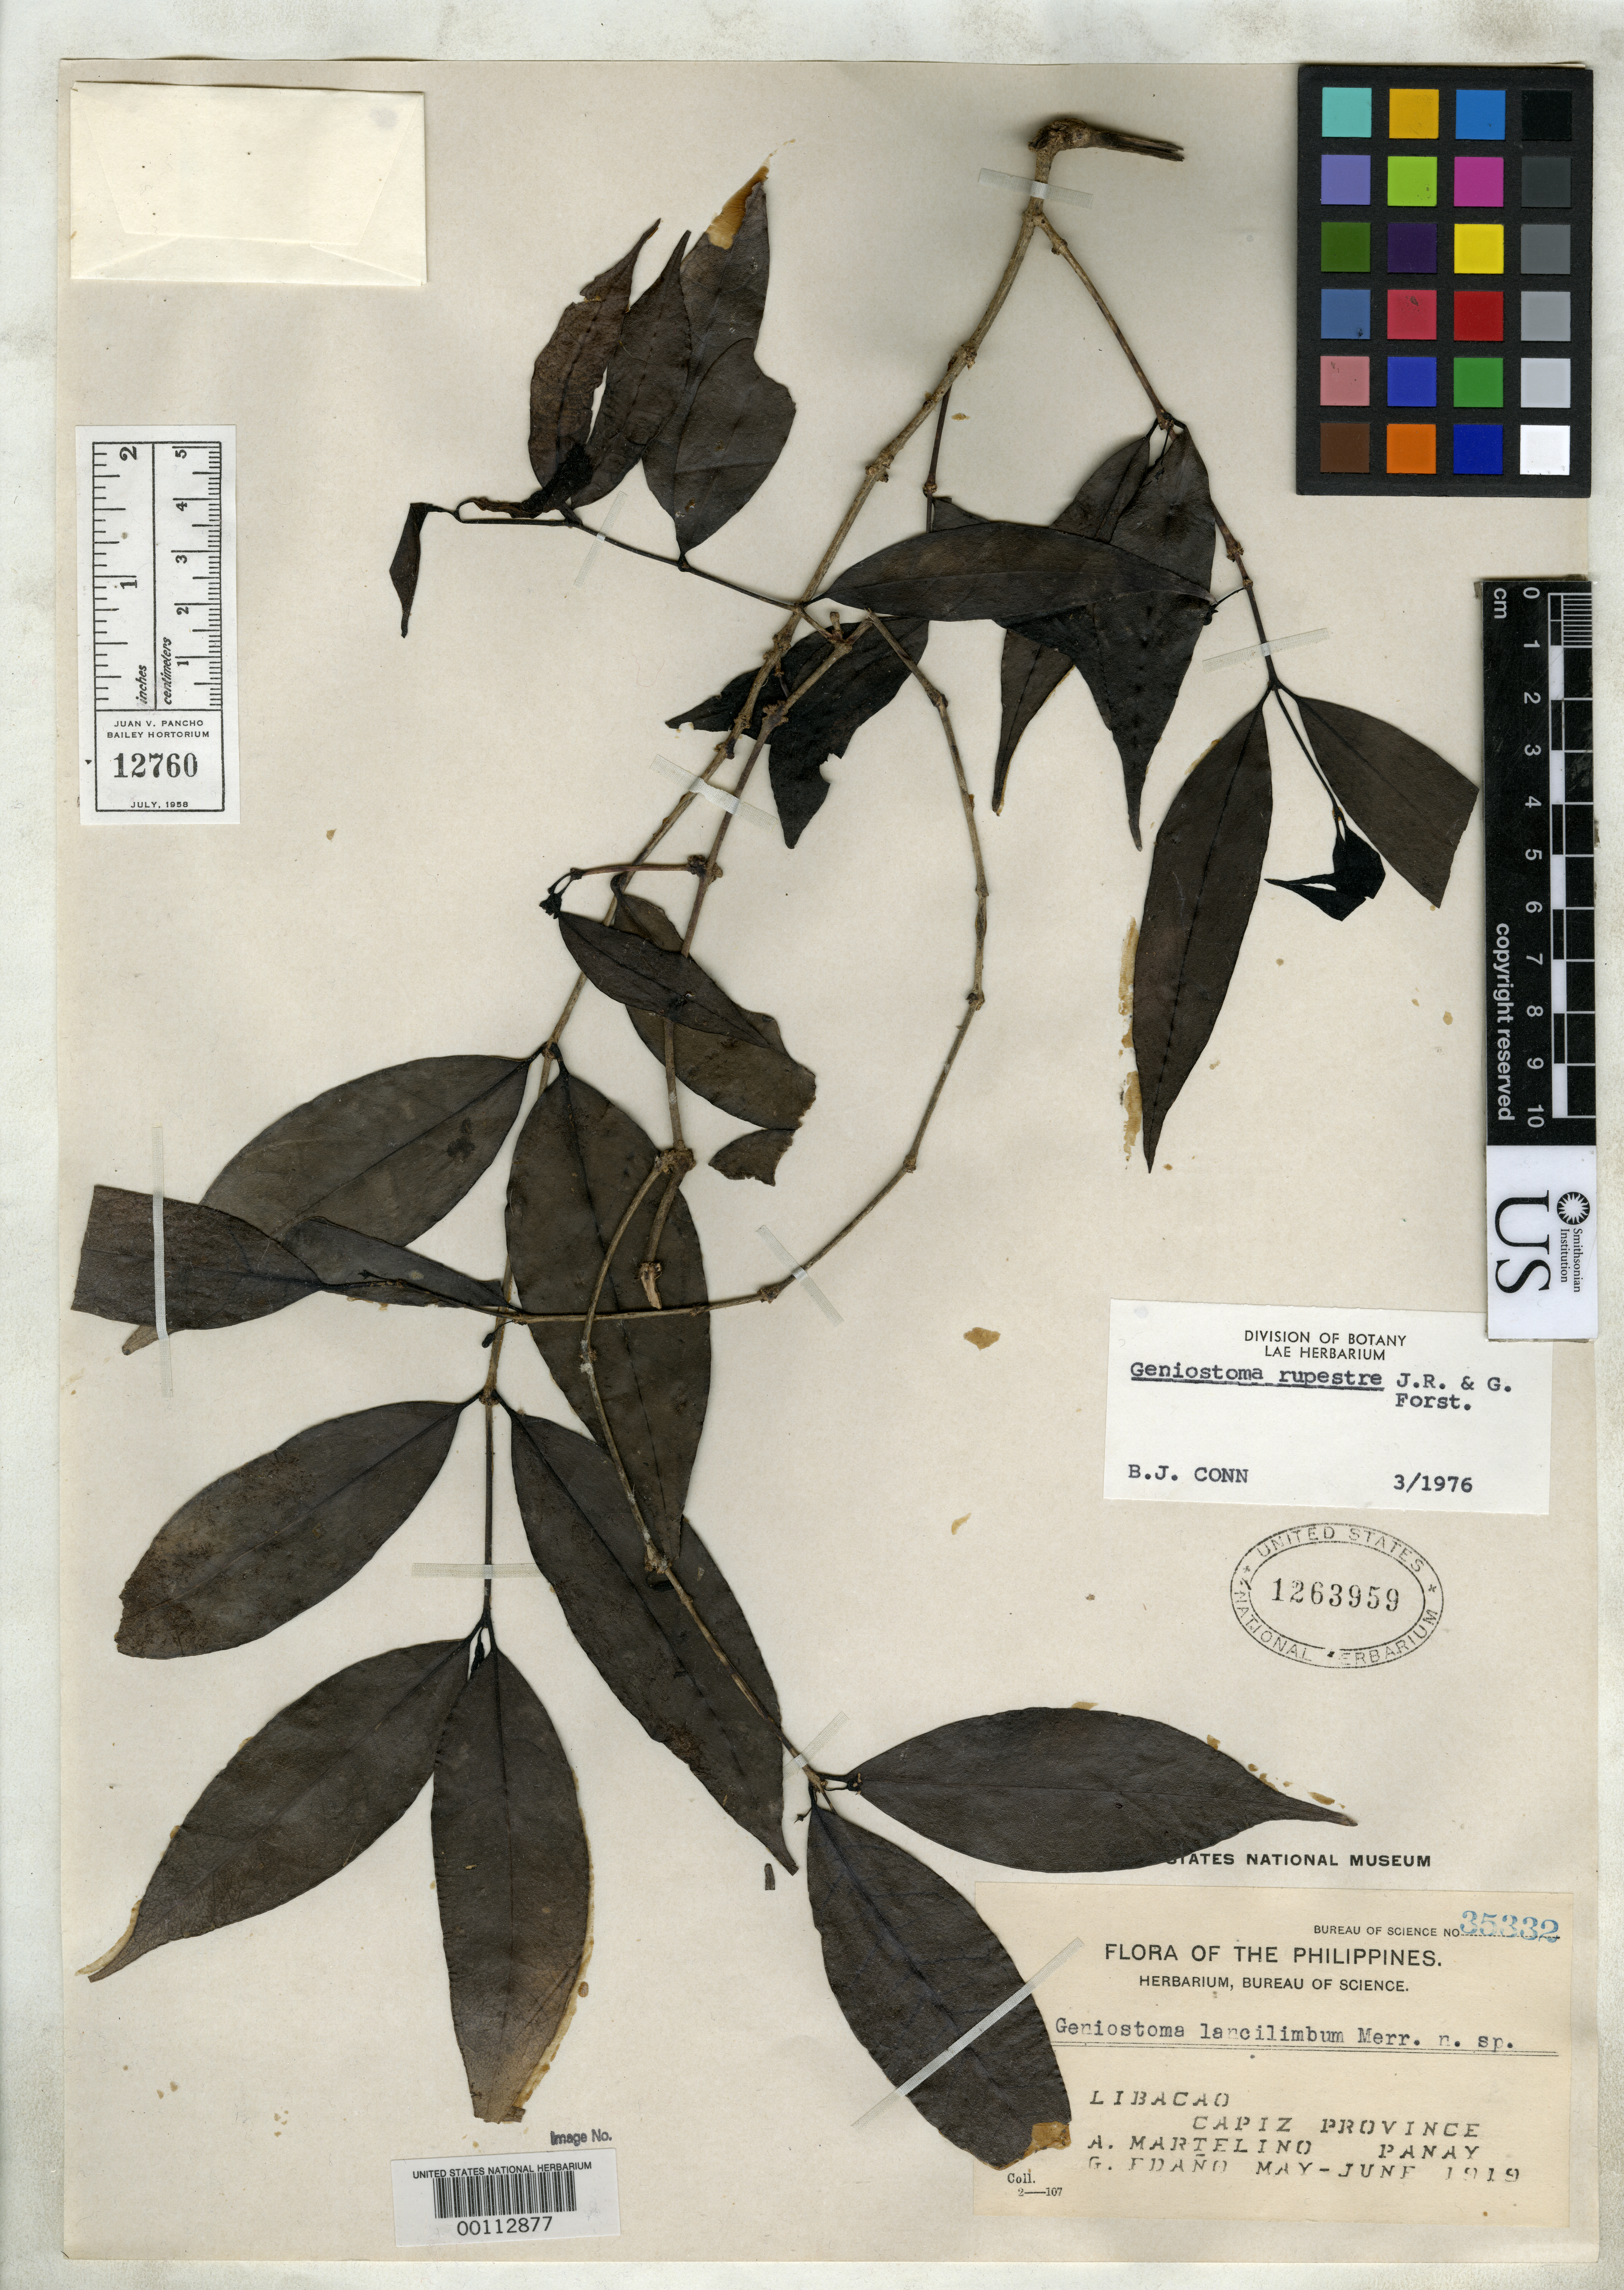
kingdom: Plantae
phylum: Tracheophyta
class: Magnoliopsida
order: Gentianales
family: Loganiaceae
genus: Geniostoma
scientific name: Geniostoma lancilimbum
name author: Merr.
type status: Isotype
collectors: A. Martelino & G. E. Edaño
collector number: Bur. Sci. 35332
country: Philippines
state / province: Western Visayas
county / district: Capiz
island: Panay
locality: Libacao.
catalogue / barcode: US 1263959